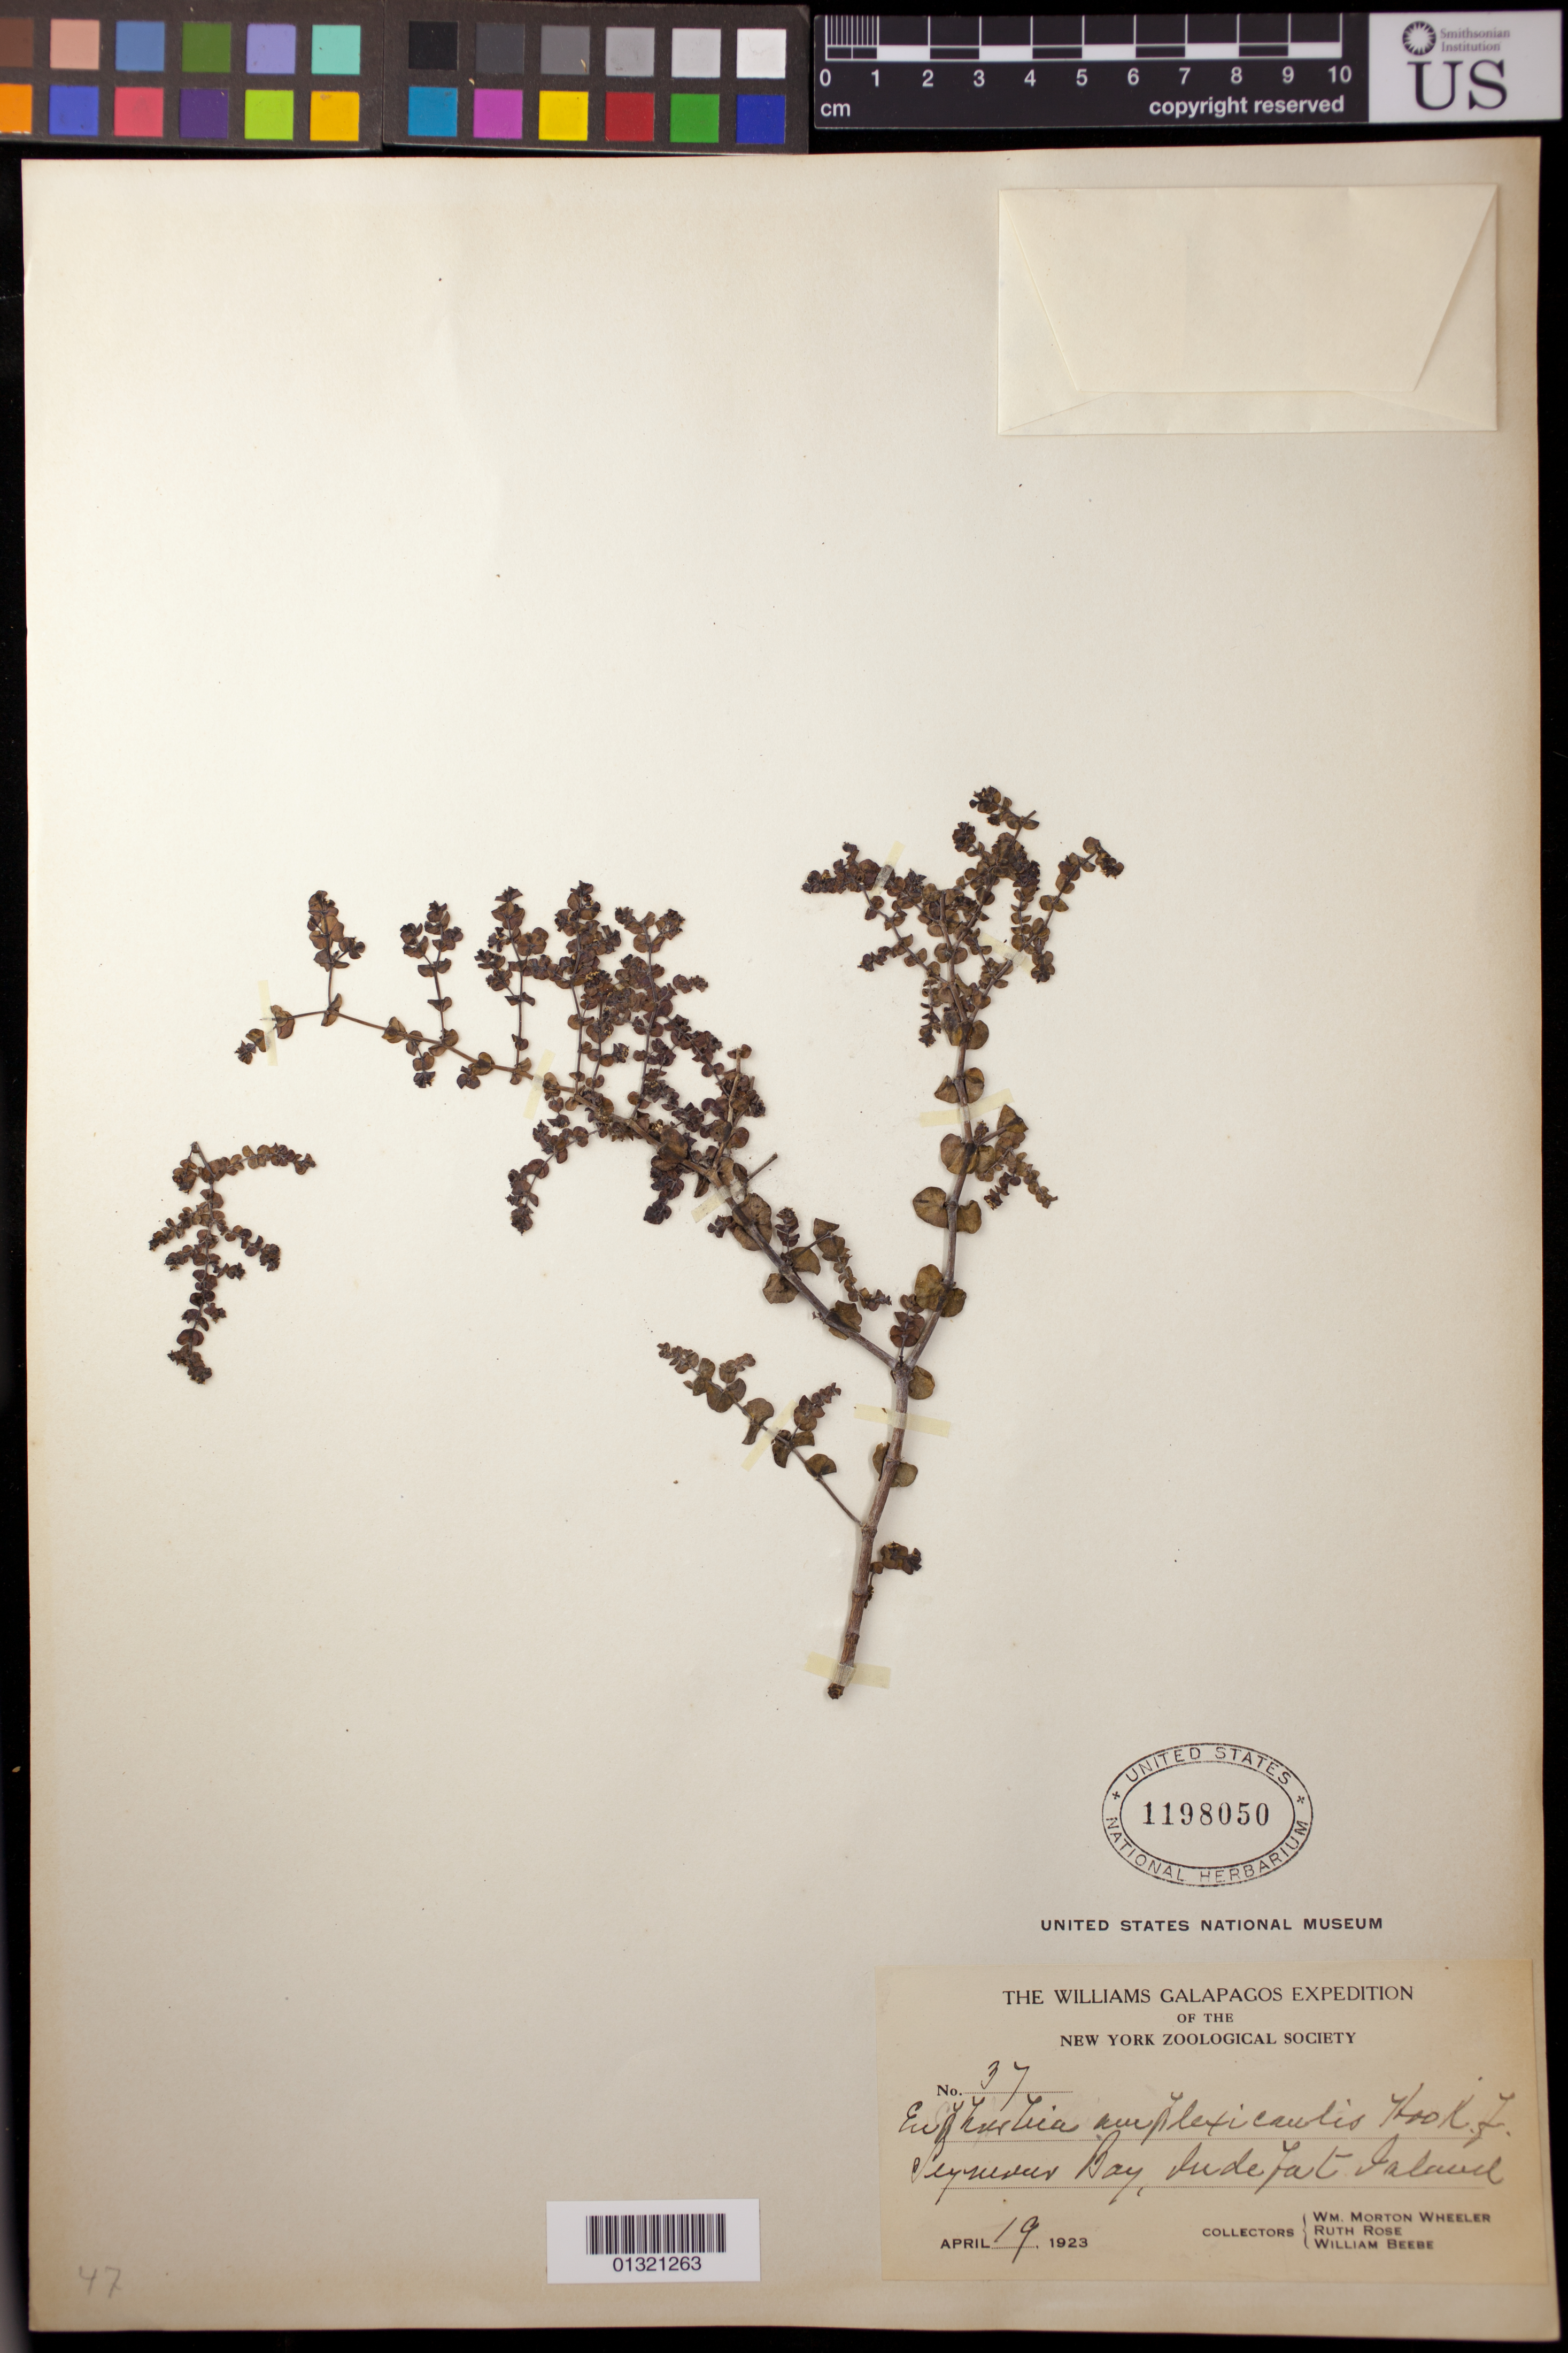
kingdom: Plantae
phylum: Tracheophyta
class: Magnoliopsida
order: Malpighiales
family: Euphorbiaceae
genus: Euphorbia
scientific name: Euphorbia amplexicaulis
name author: Hook. f.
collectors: W. Wheeler, R. Rose & W. Beebe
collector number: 37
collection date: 1923-04-19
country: Ecuador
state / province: Colón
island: Santa Cruz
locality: Seymour Bay, Indefat. Island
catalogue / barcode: US 1198050